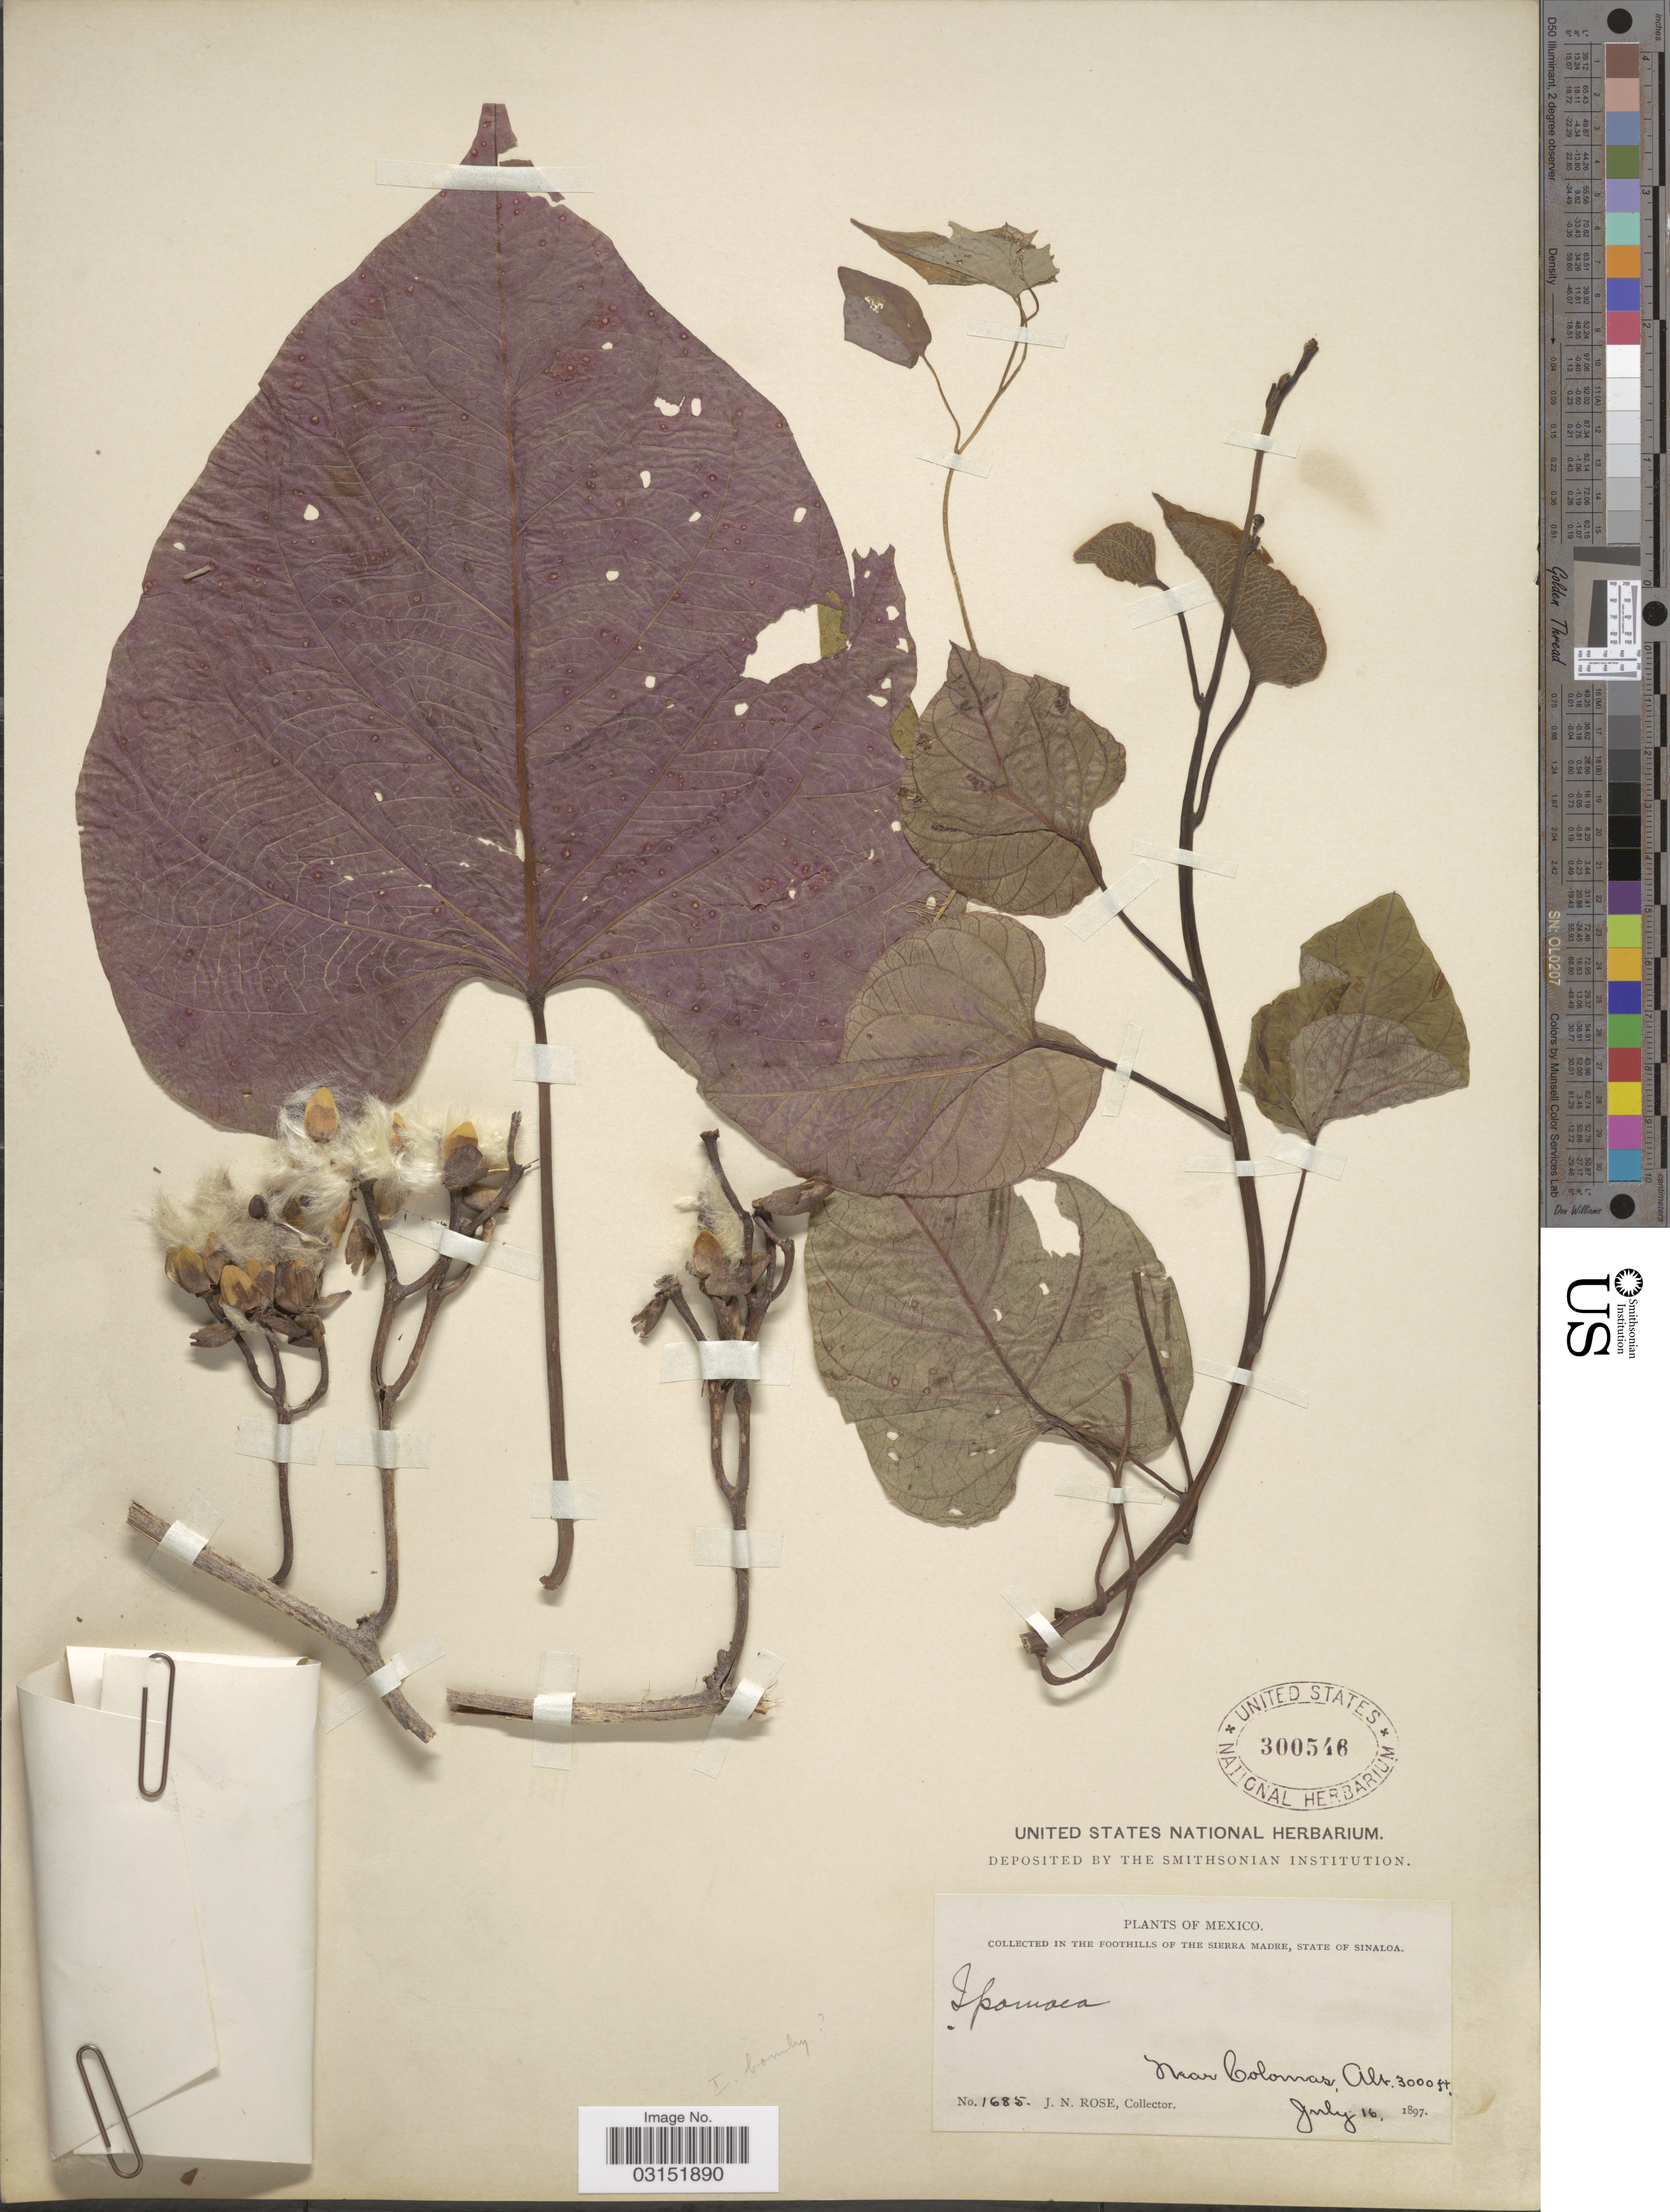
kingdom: Plantae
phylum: Tracheophyta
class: Magnoliopsida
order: Solanales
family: Convolvulaceae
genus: Ipomoea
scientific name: Ipomoea sp.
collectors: J. N. Rose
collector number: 1685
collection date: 1897-07-16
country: Mexico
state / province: Sinaloa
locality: In the foothills of the Sierra Madre. Near Colomas.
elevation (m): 914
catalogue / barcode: US 300546